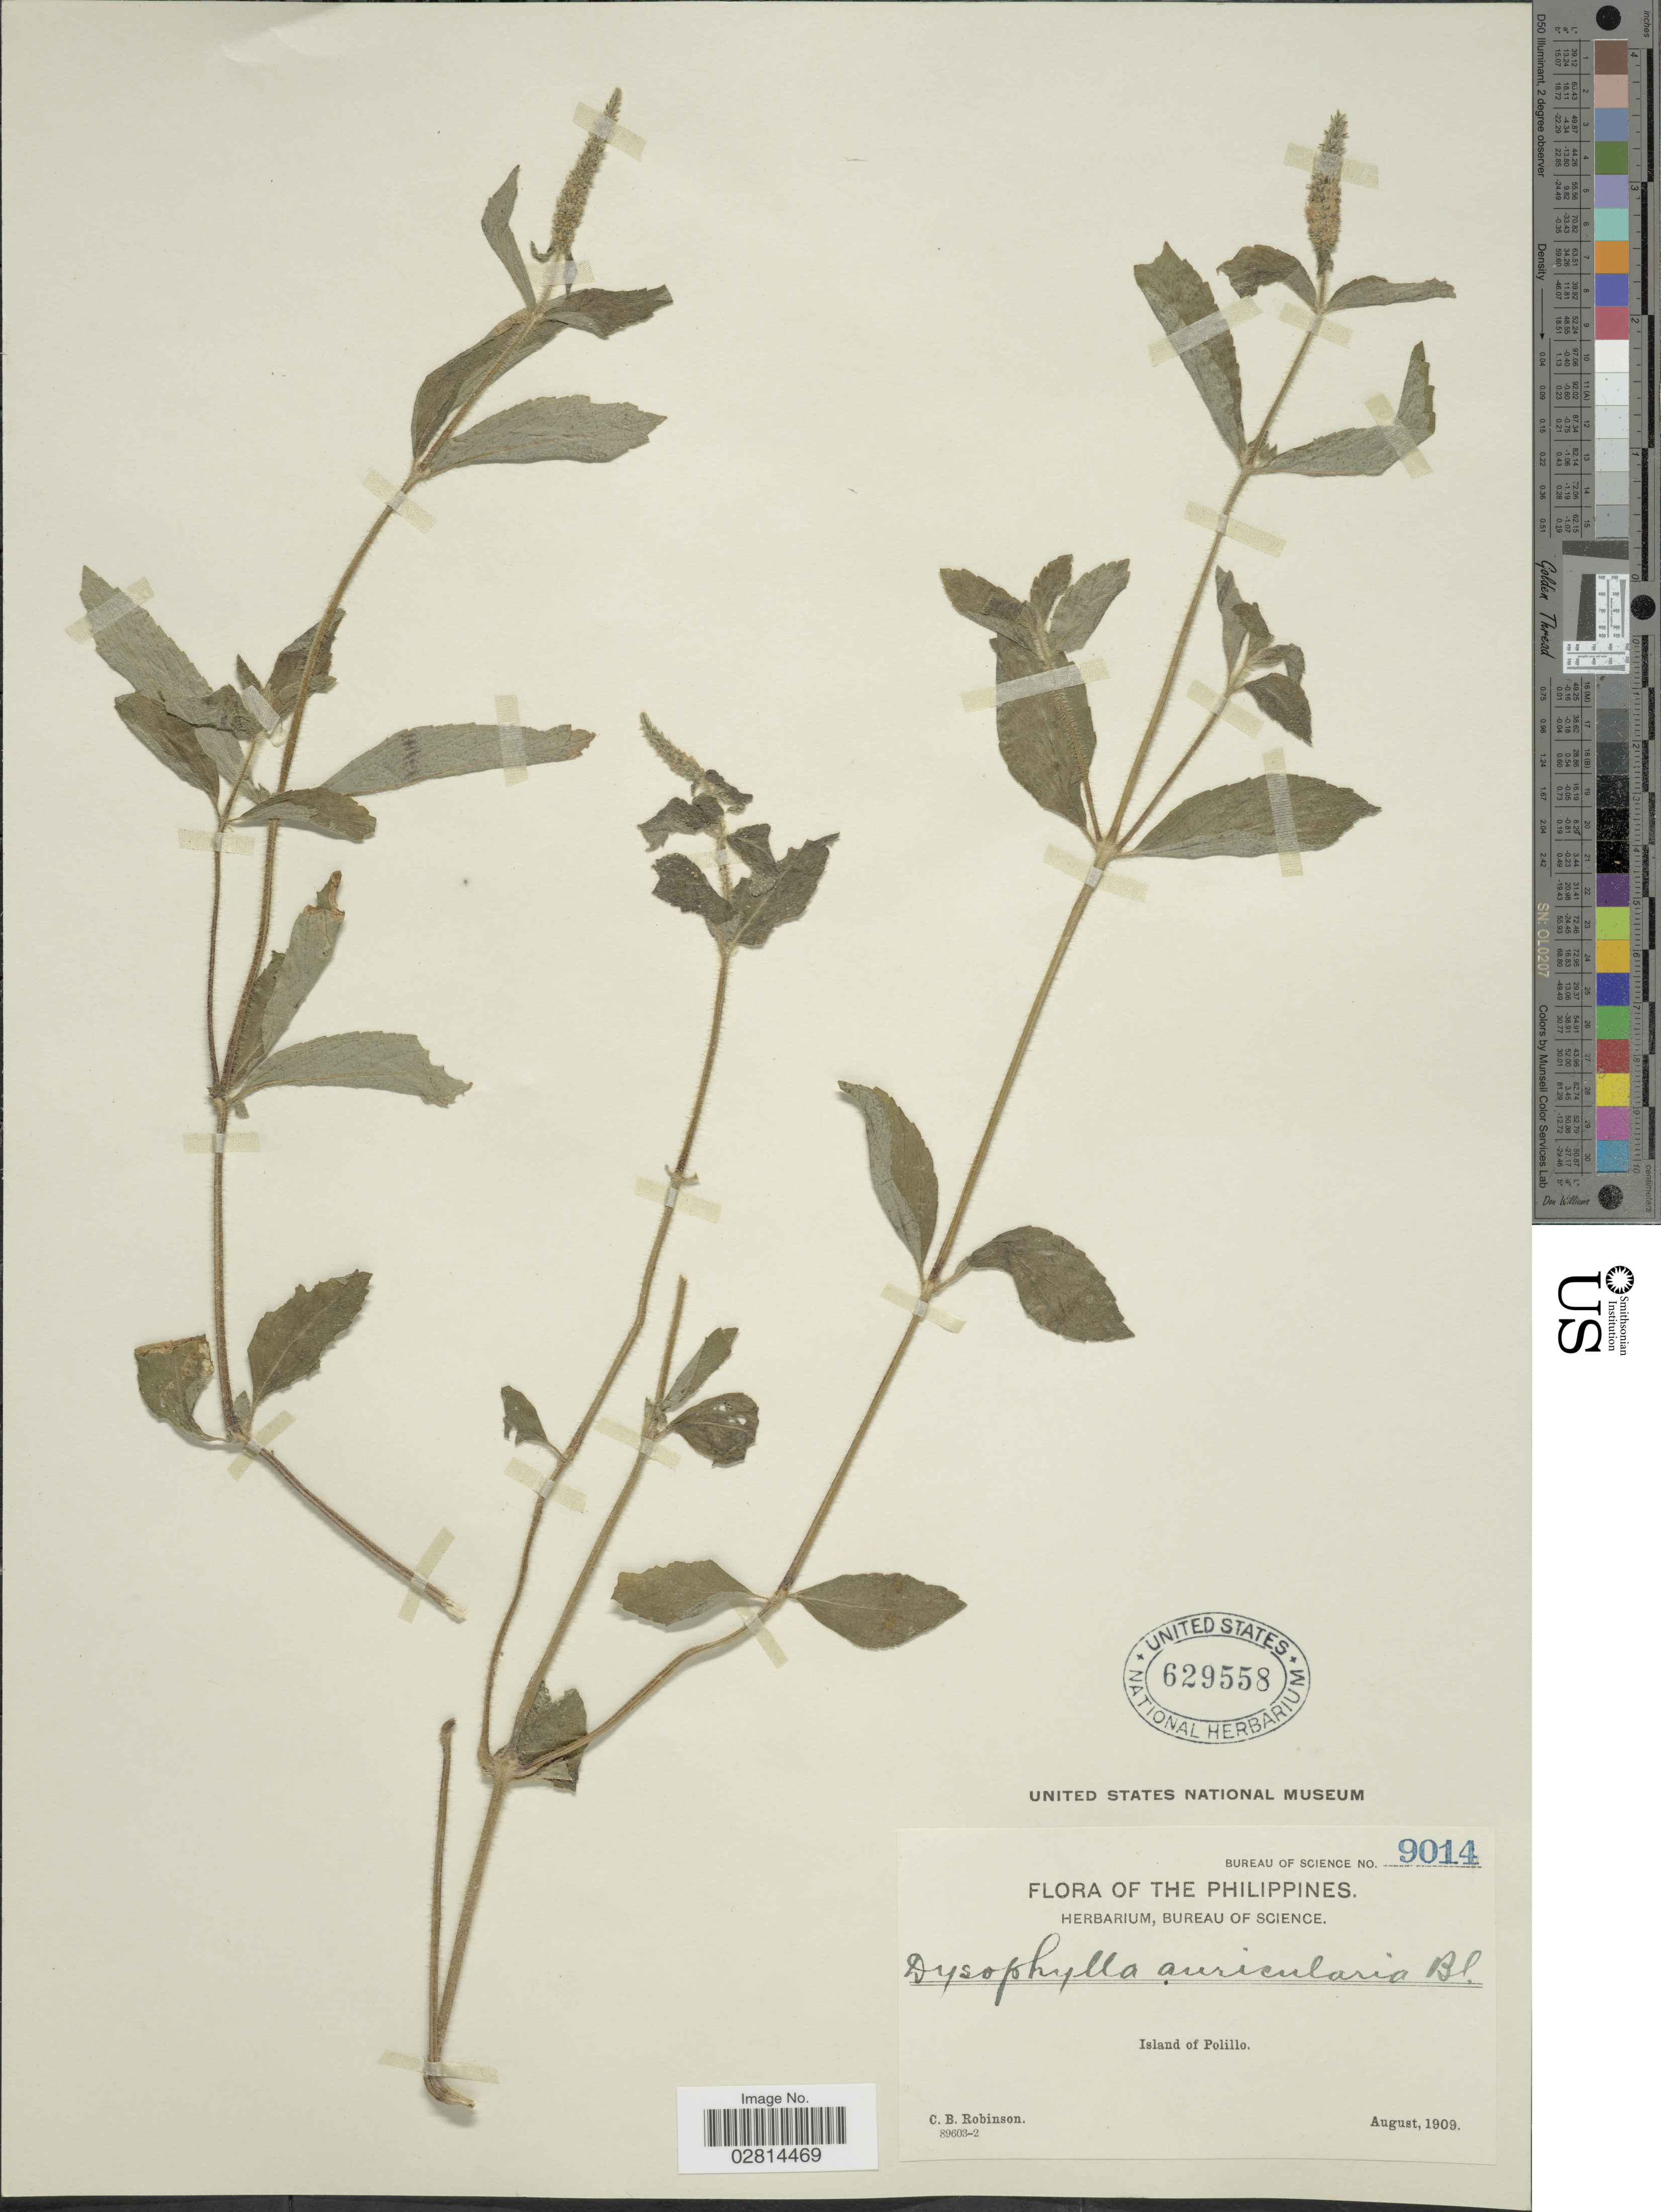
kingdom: Plantae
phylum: Tracheophyta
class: Magnoliopsida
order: Lamiales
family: Lamiaceae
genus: Pogostemon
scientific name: Pogostemon auricularius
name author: (L.) Hassk.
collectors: C. Robinson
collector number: Bureau of Science 9014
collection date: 1909-08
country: Philippines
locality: Island of Polillo.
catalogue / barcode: US 629558